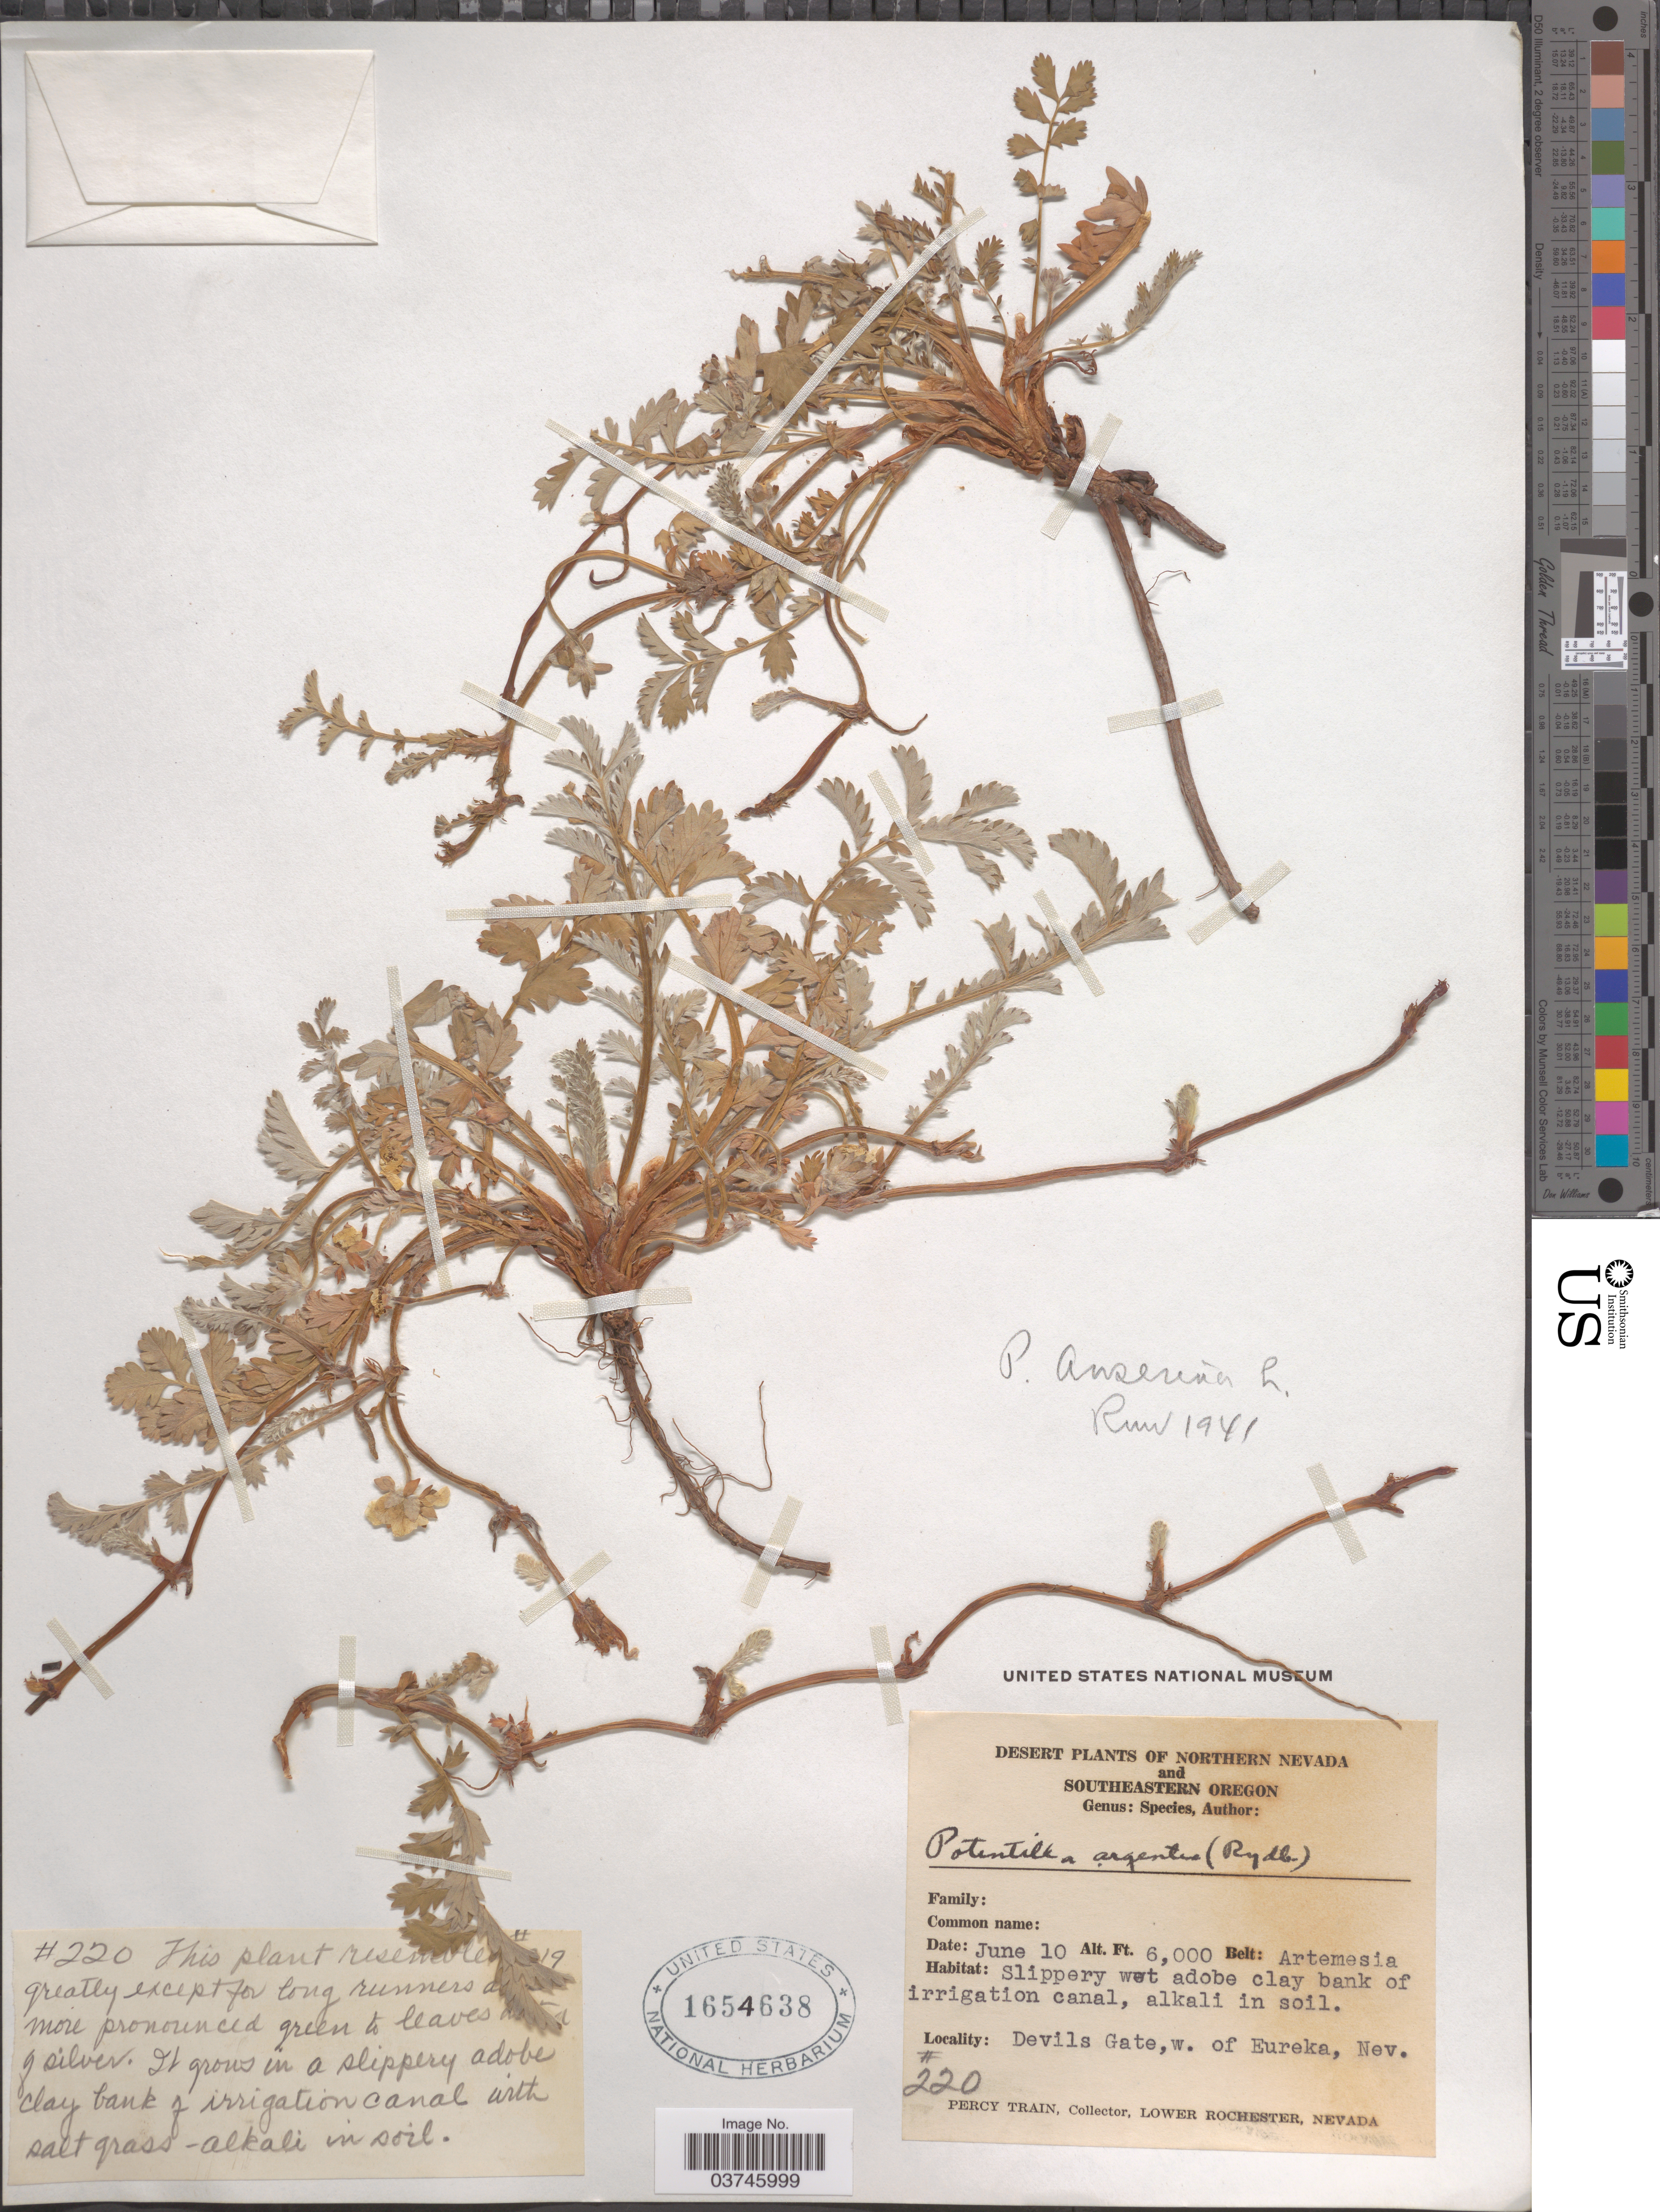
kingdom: Plantae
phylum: Tracheophyta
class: Magnoliopsida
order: Rosales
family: Rosaceae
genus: Argentina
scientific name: Argentina anserina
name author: (L.) Rydb.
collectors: P. Train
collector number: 220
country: United States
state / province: Nevada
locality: Northern Nevada. Devils Gate, w. of Eureka.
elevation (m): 1829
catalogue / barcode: US 1654638